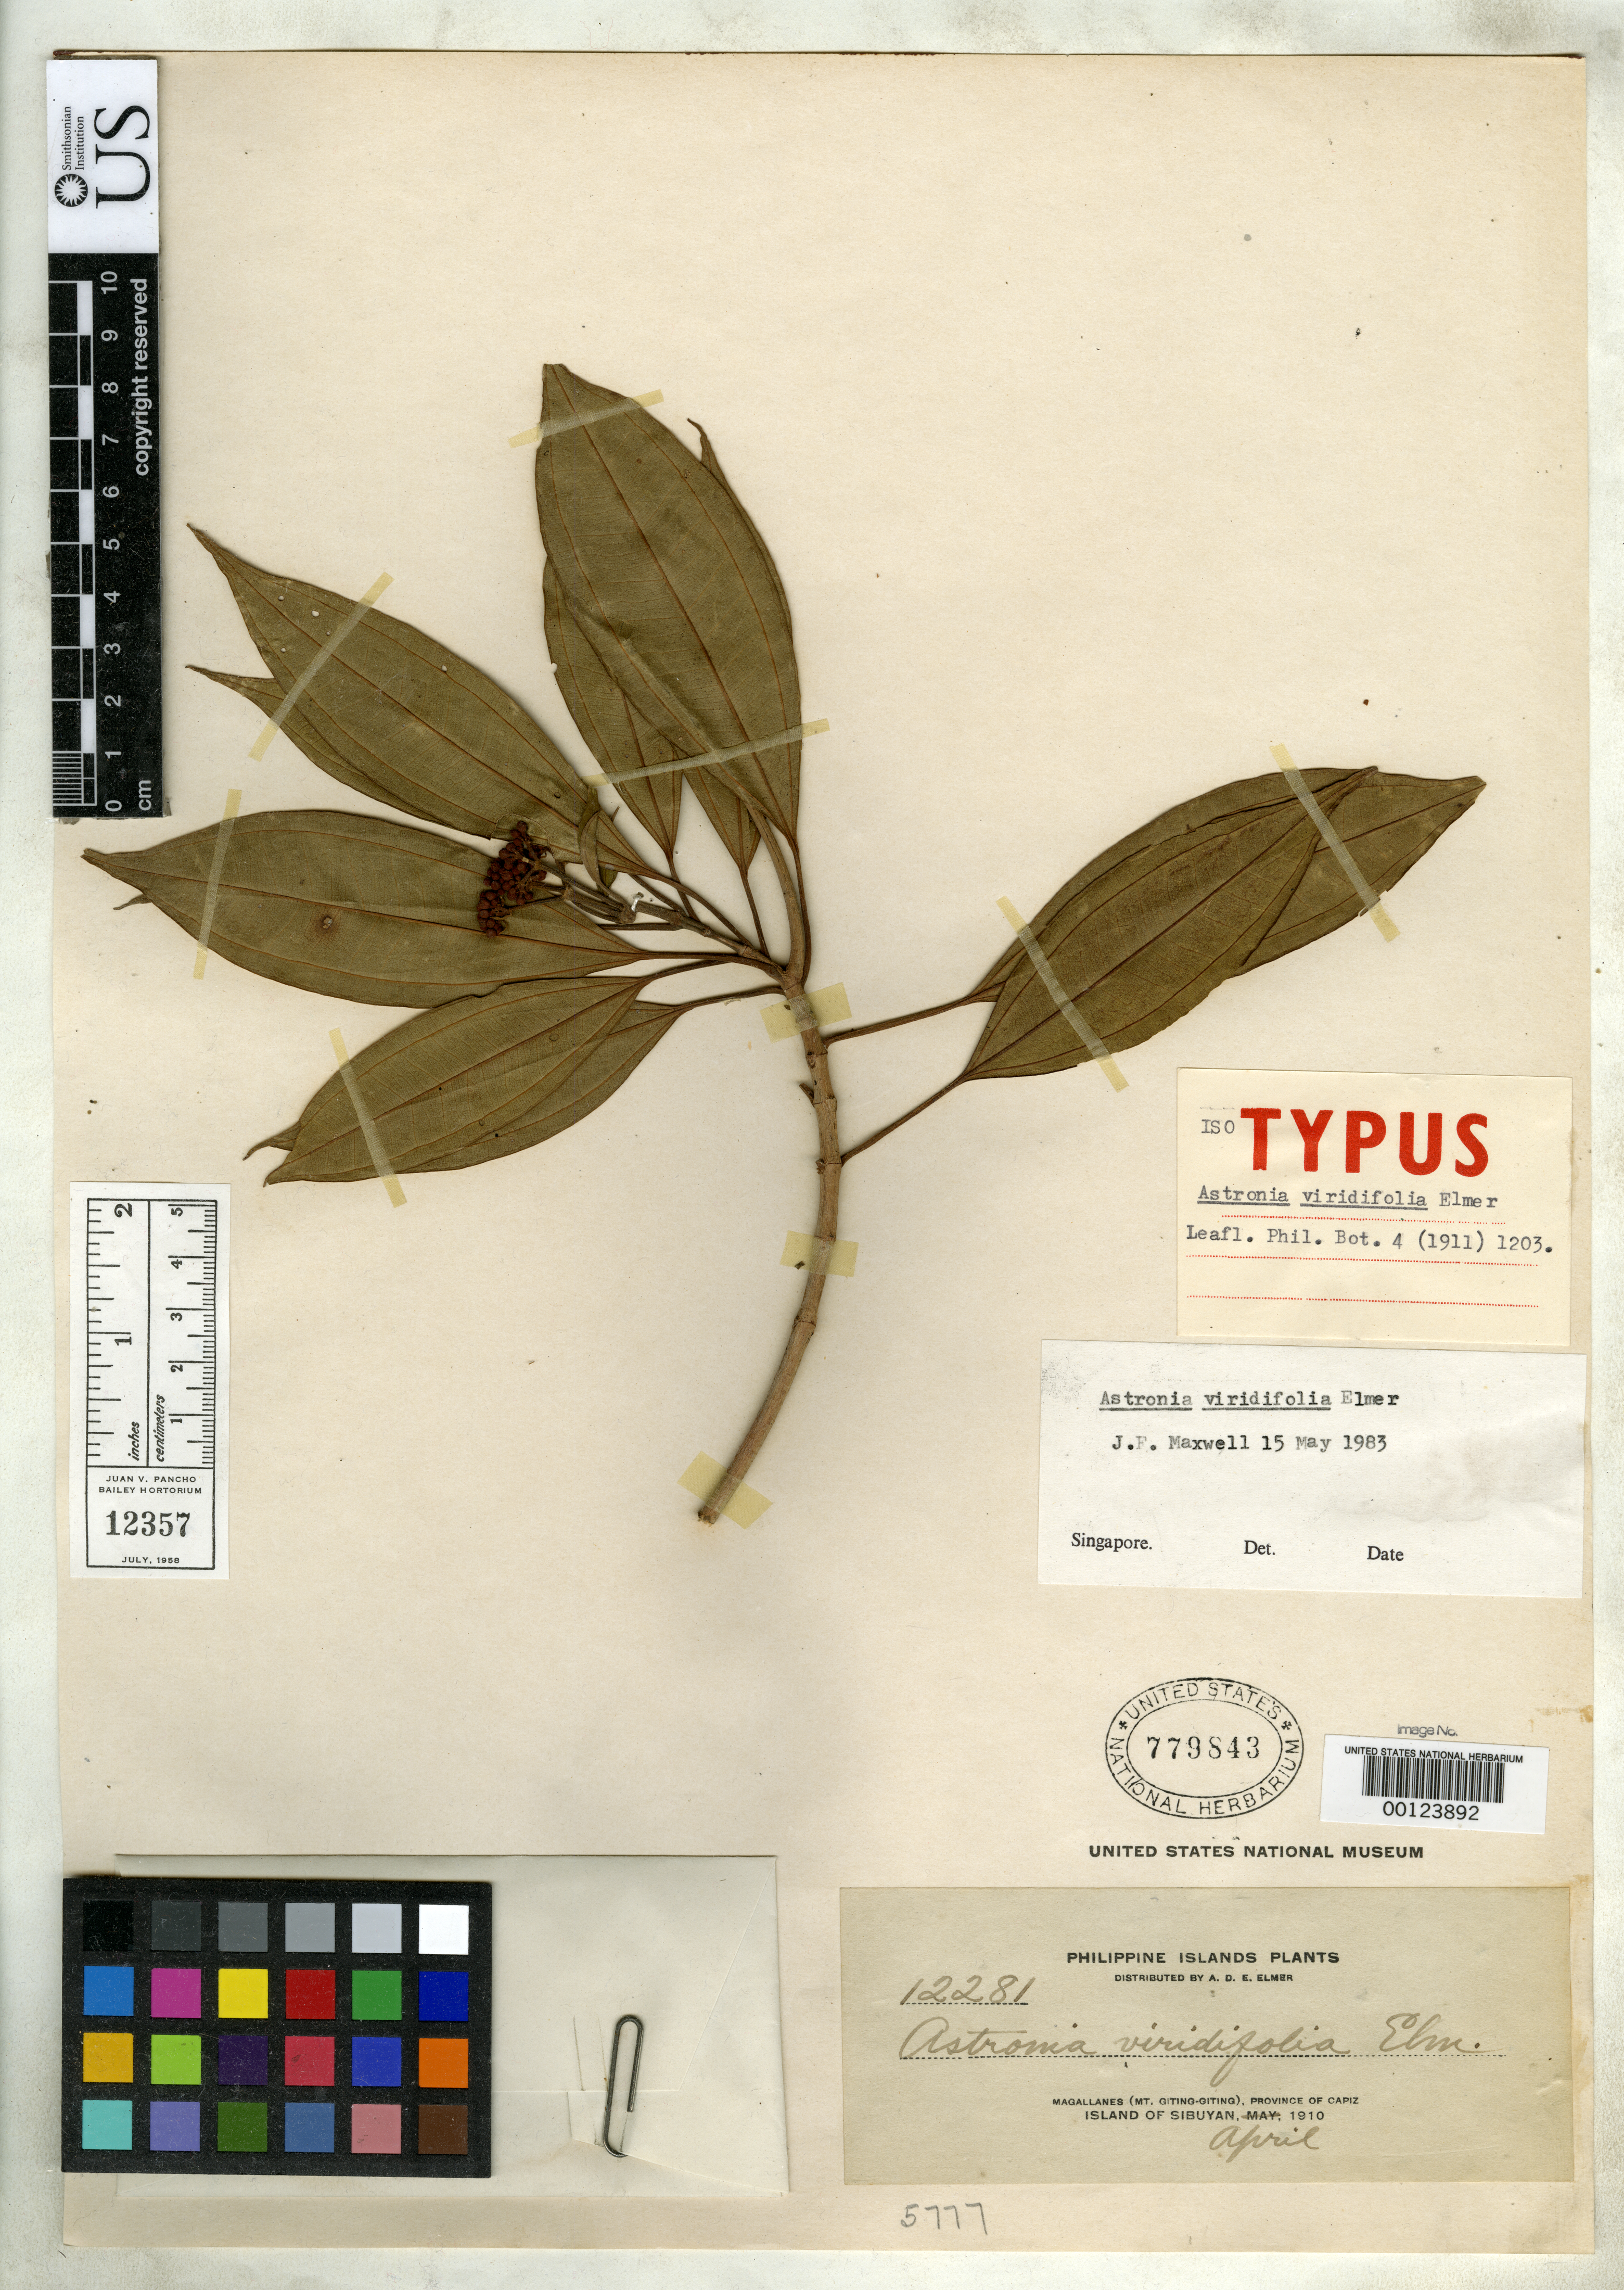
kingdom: Plantae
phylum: Tracheophyta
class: Magnoliopsida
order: Myrtales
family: Melastomataceae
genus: Astronia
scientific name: Astronia viridifolia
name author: Elmer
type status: Isotype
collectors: A. D. E. Elmer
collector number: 12281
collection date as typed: May 1910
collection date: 1910-05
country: Philippines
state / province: Mimaropa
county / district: Romblon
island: Sibuyan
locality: Magallanes, Mt. Gitang-Gitang.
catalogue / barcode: US 779843